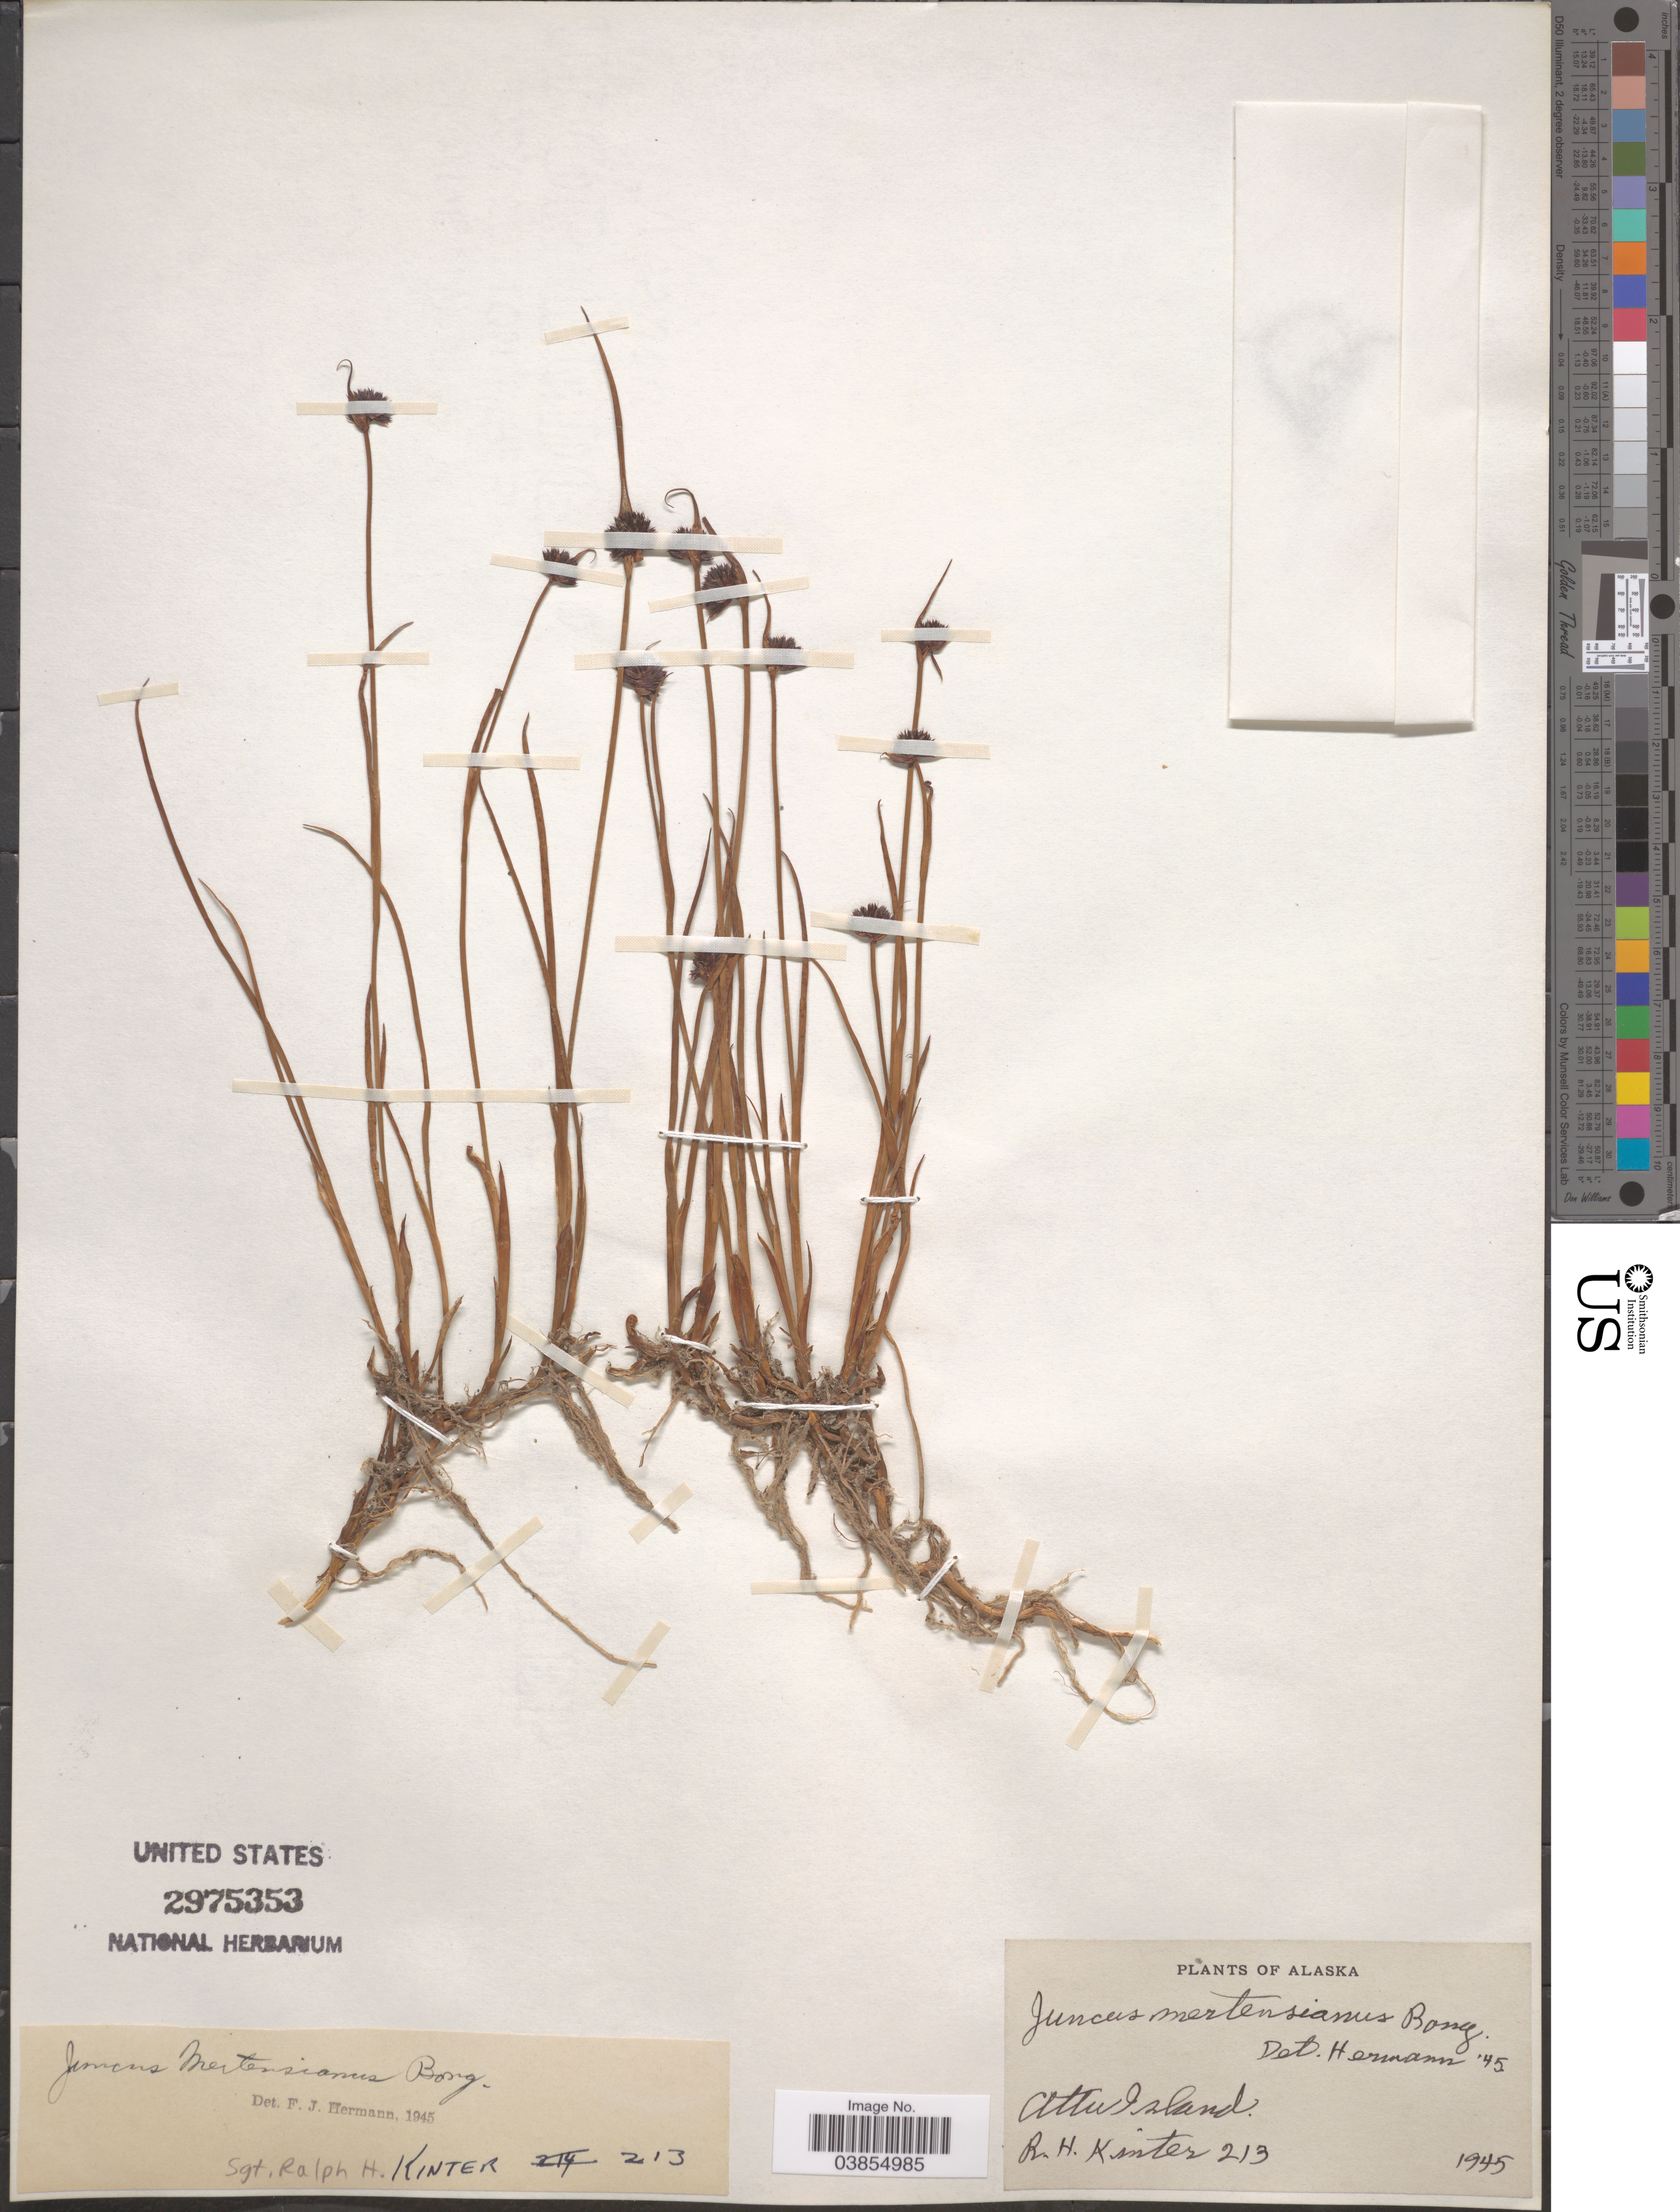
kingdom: Plantae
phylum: Tracheophyta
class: Liliopsida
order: Poales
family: Juncaceae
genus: Juncus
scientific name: Juncus mertensianus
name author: Bong.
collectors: R. Kinter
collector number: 213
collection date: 1945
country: United States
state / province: Alaska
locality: Attu Island.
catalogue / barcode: US 2975353